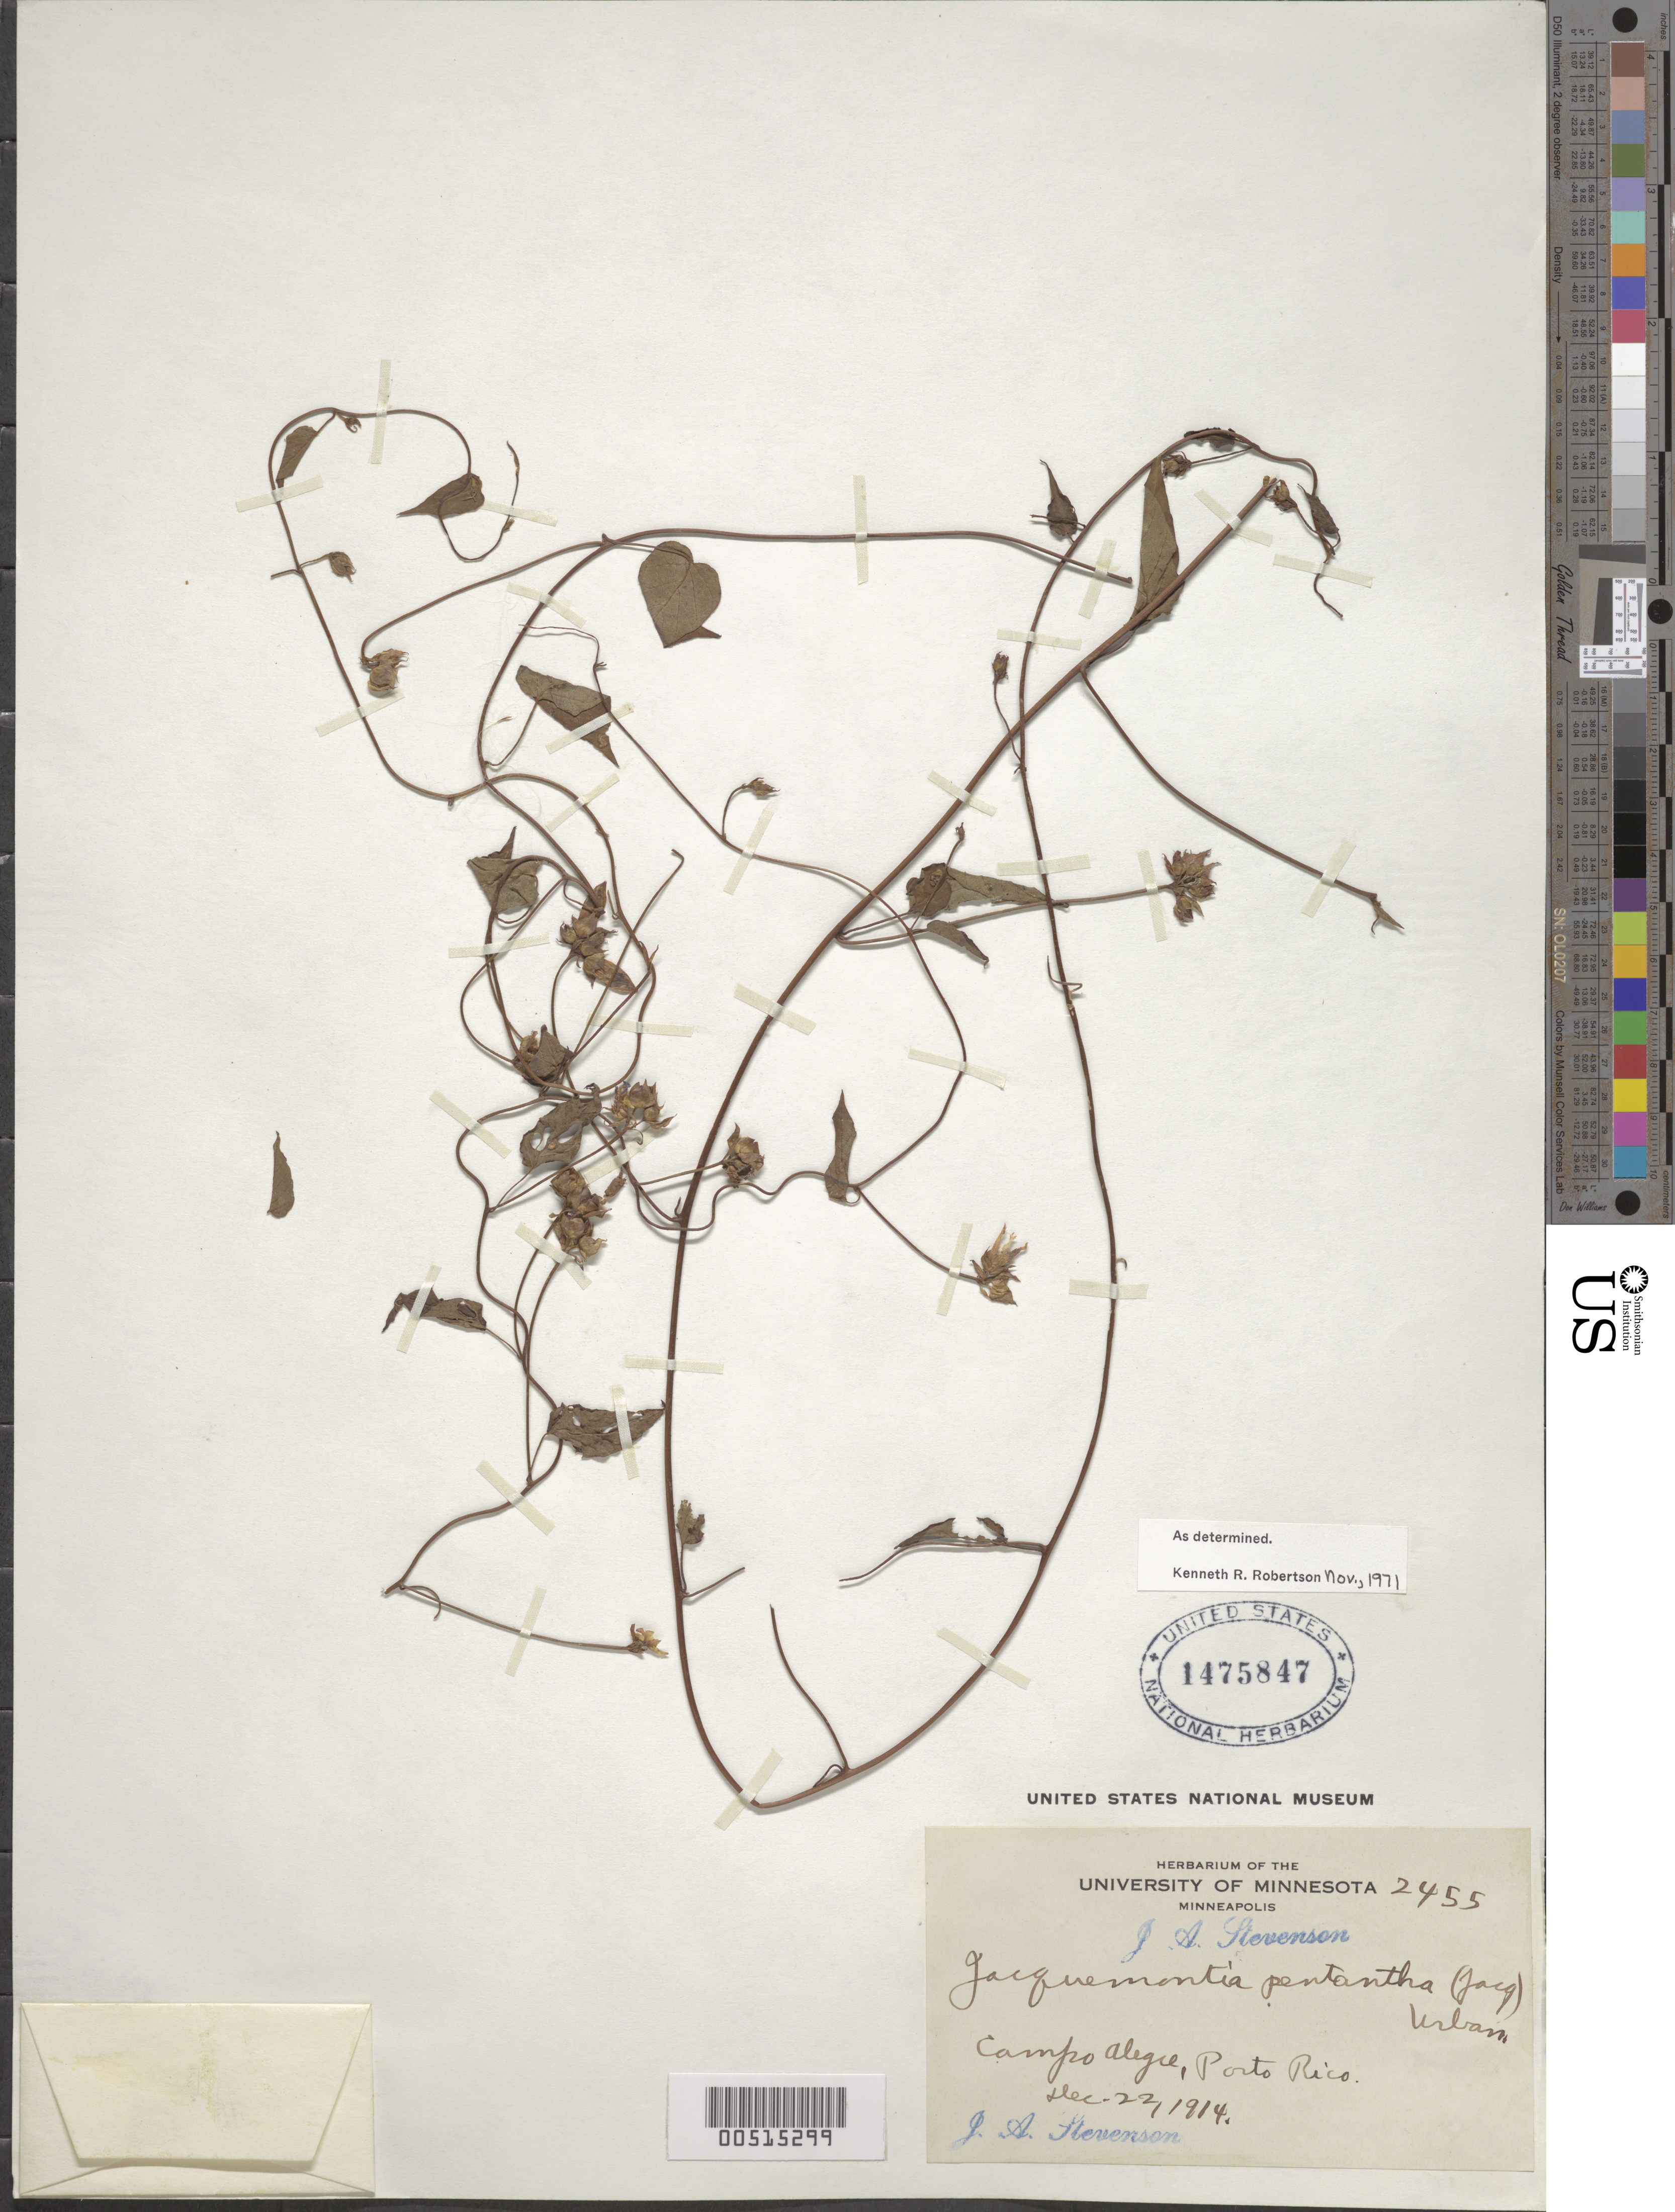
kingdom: Plantae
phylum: Tracheophyta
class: Magnoliopsida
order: Solanales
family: Convolvulaceae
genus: Jacquemontia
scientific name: Jacquemontia pentanthos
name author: (Jacq.) G. Don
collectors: J. Stevenson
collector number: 2455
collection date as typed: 22 Dec 1914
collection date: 1914-12-22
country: Puerto Rico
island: Greater Antilles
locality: Campo Alegre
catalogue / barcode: US 1475847